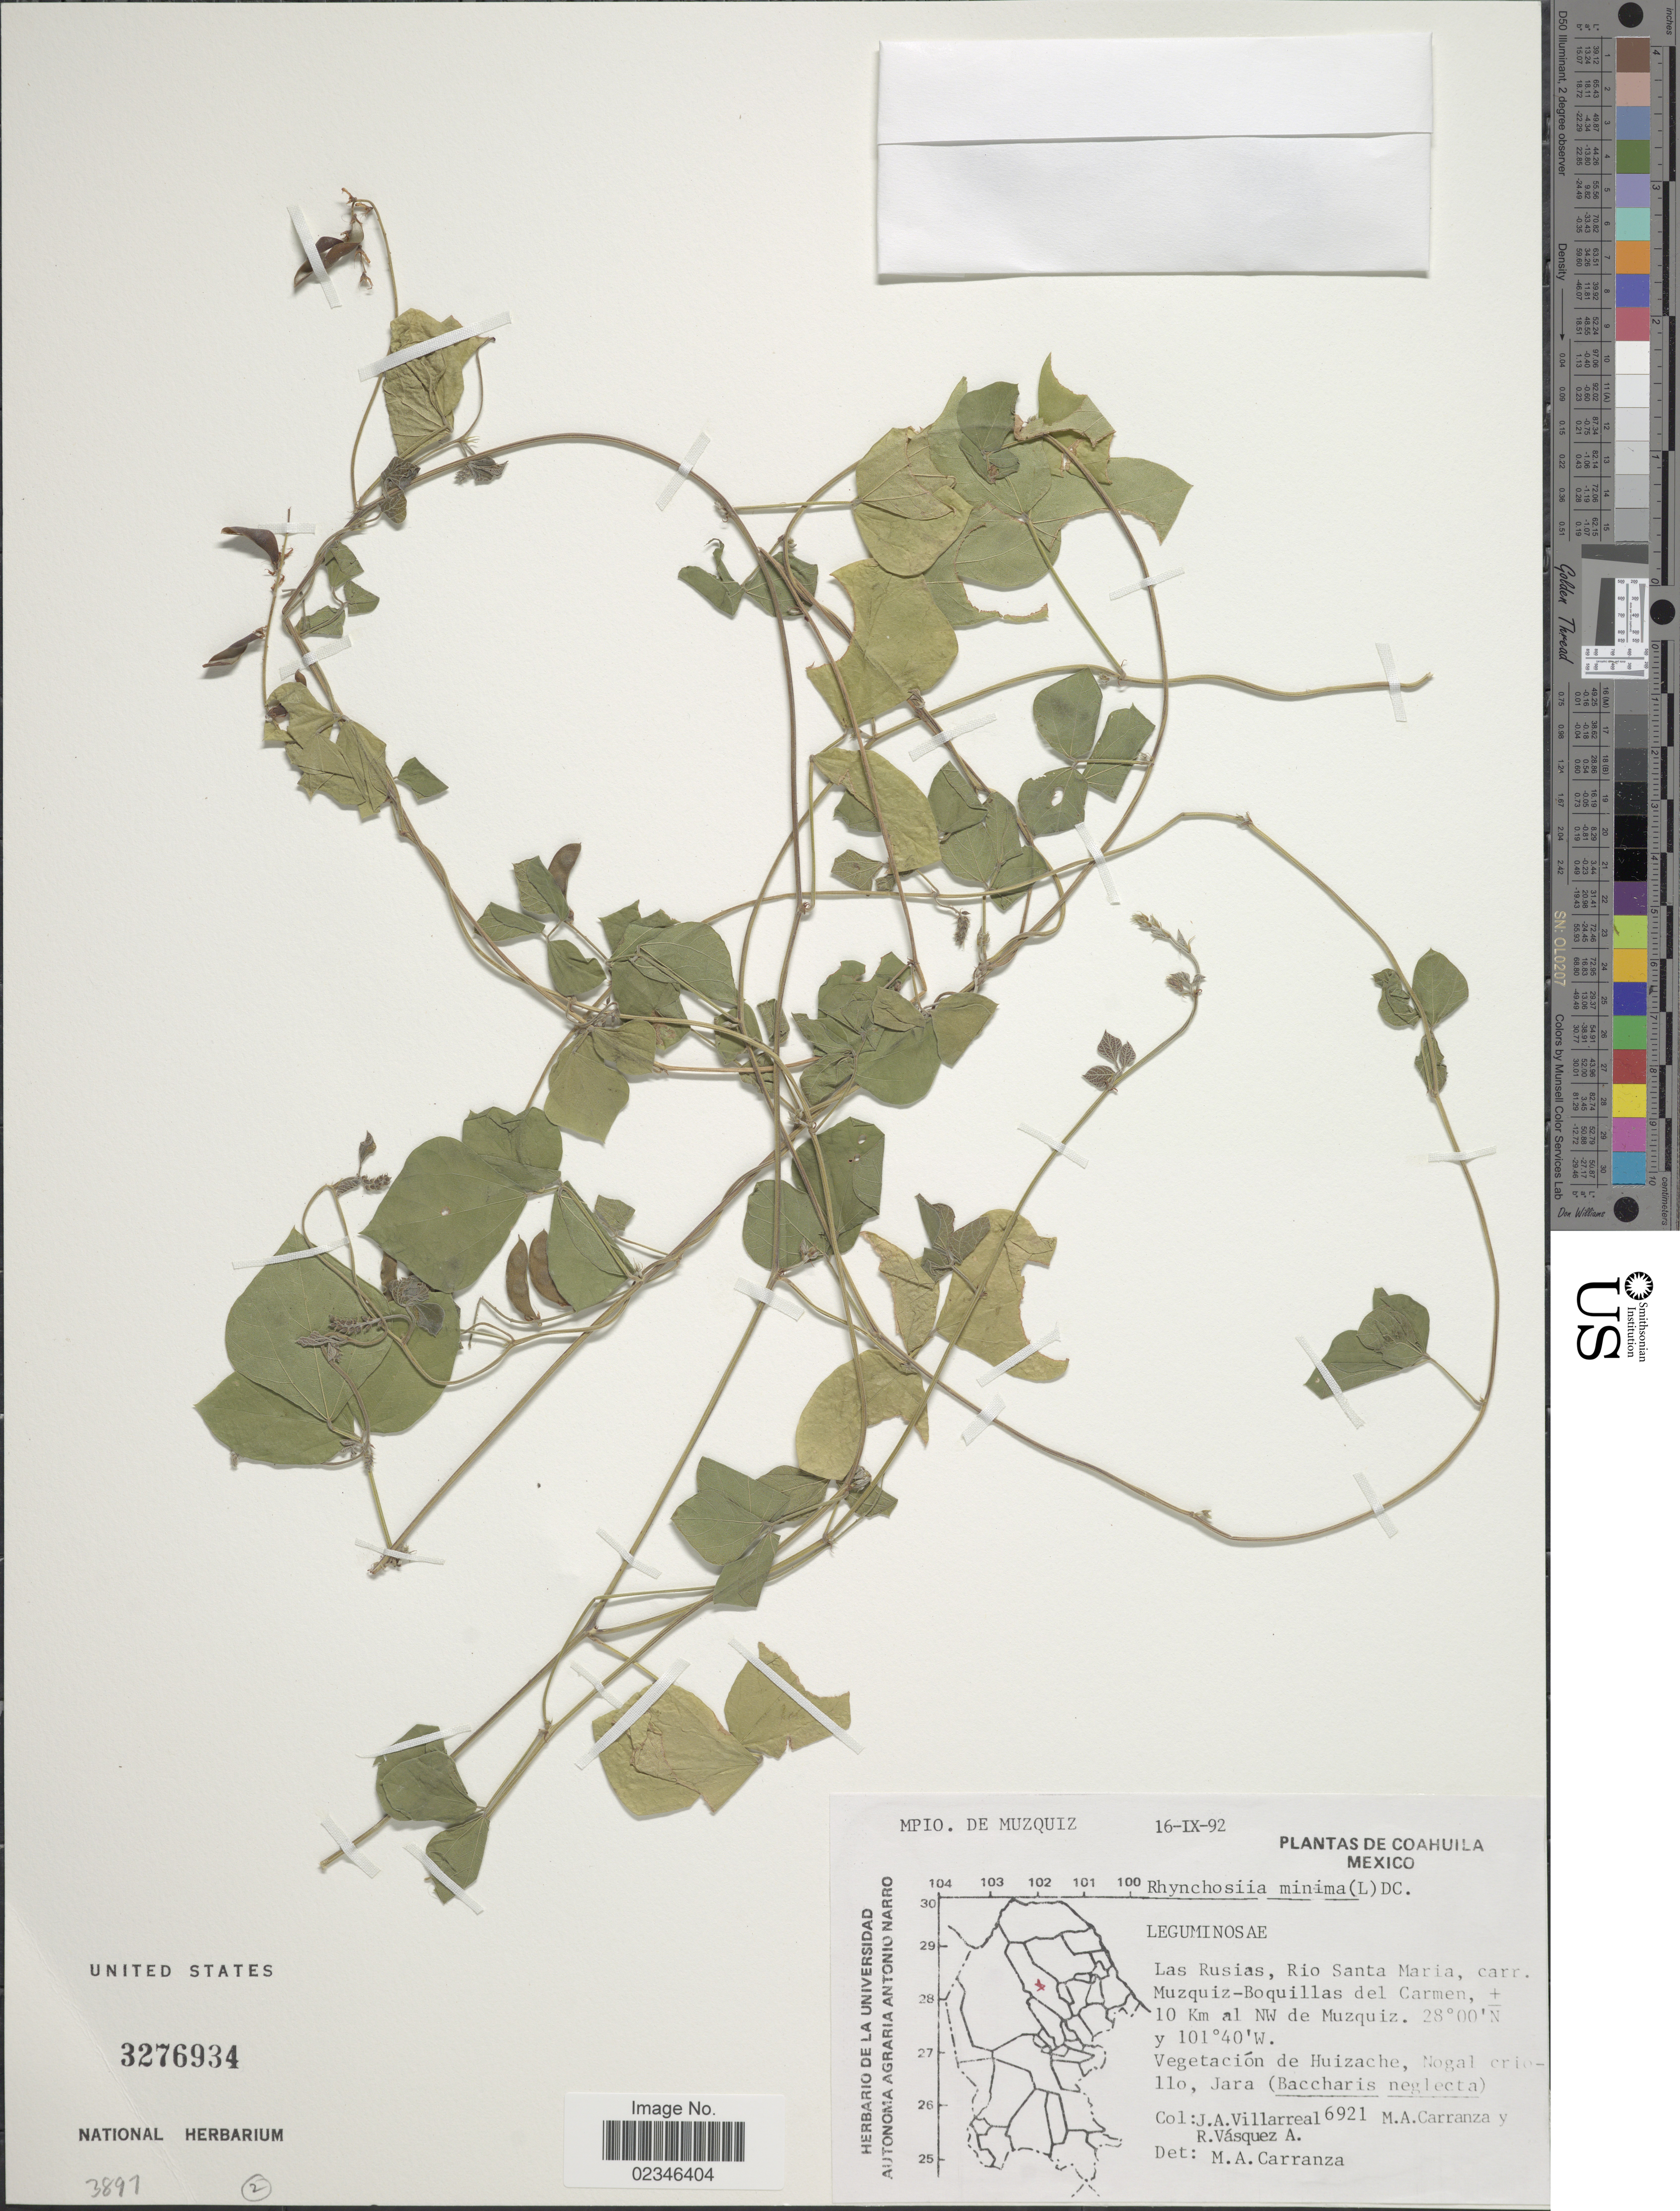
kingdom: Plantae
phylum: Tracheophyta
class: Magnoliopsida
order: Fabales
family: Fabaceae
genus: Rhynchosia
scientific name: Rhynchosia minima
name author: (L.) DC.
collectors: J. Villarreal, M. Carranza & R. Vásquez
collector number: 6921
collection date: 1992-09-16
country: Mexico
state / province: Coahuila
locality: Mpio. de Muzquiz. Las Rusias, Rio Santa Maria, carr. Muzquiz-Boquillas del Carmen, ± 100 Km al NW de Muzquiz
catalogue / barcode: US 3276934